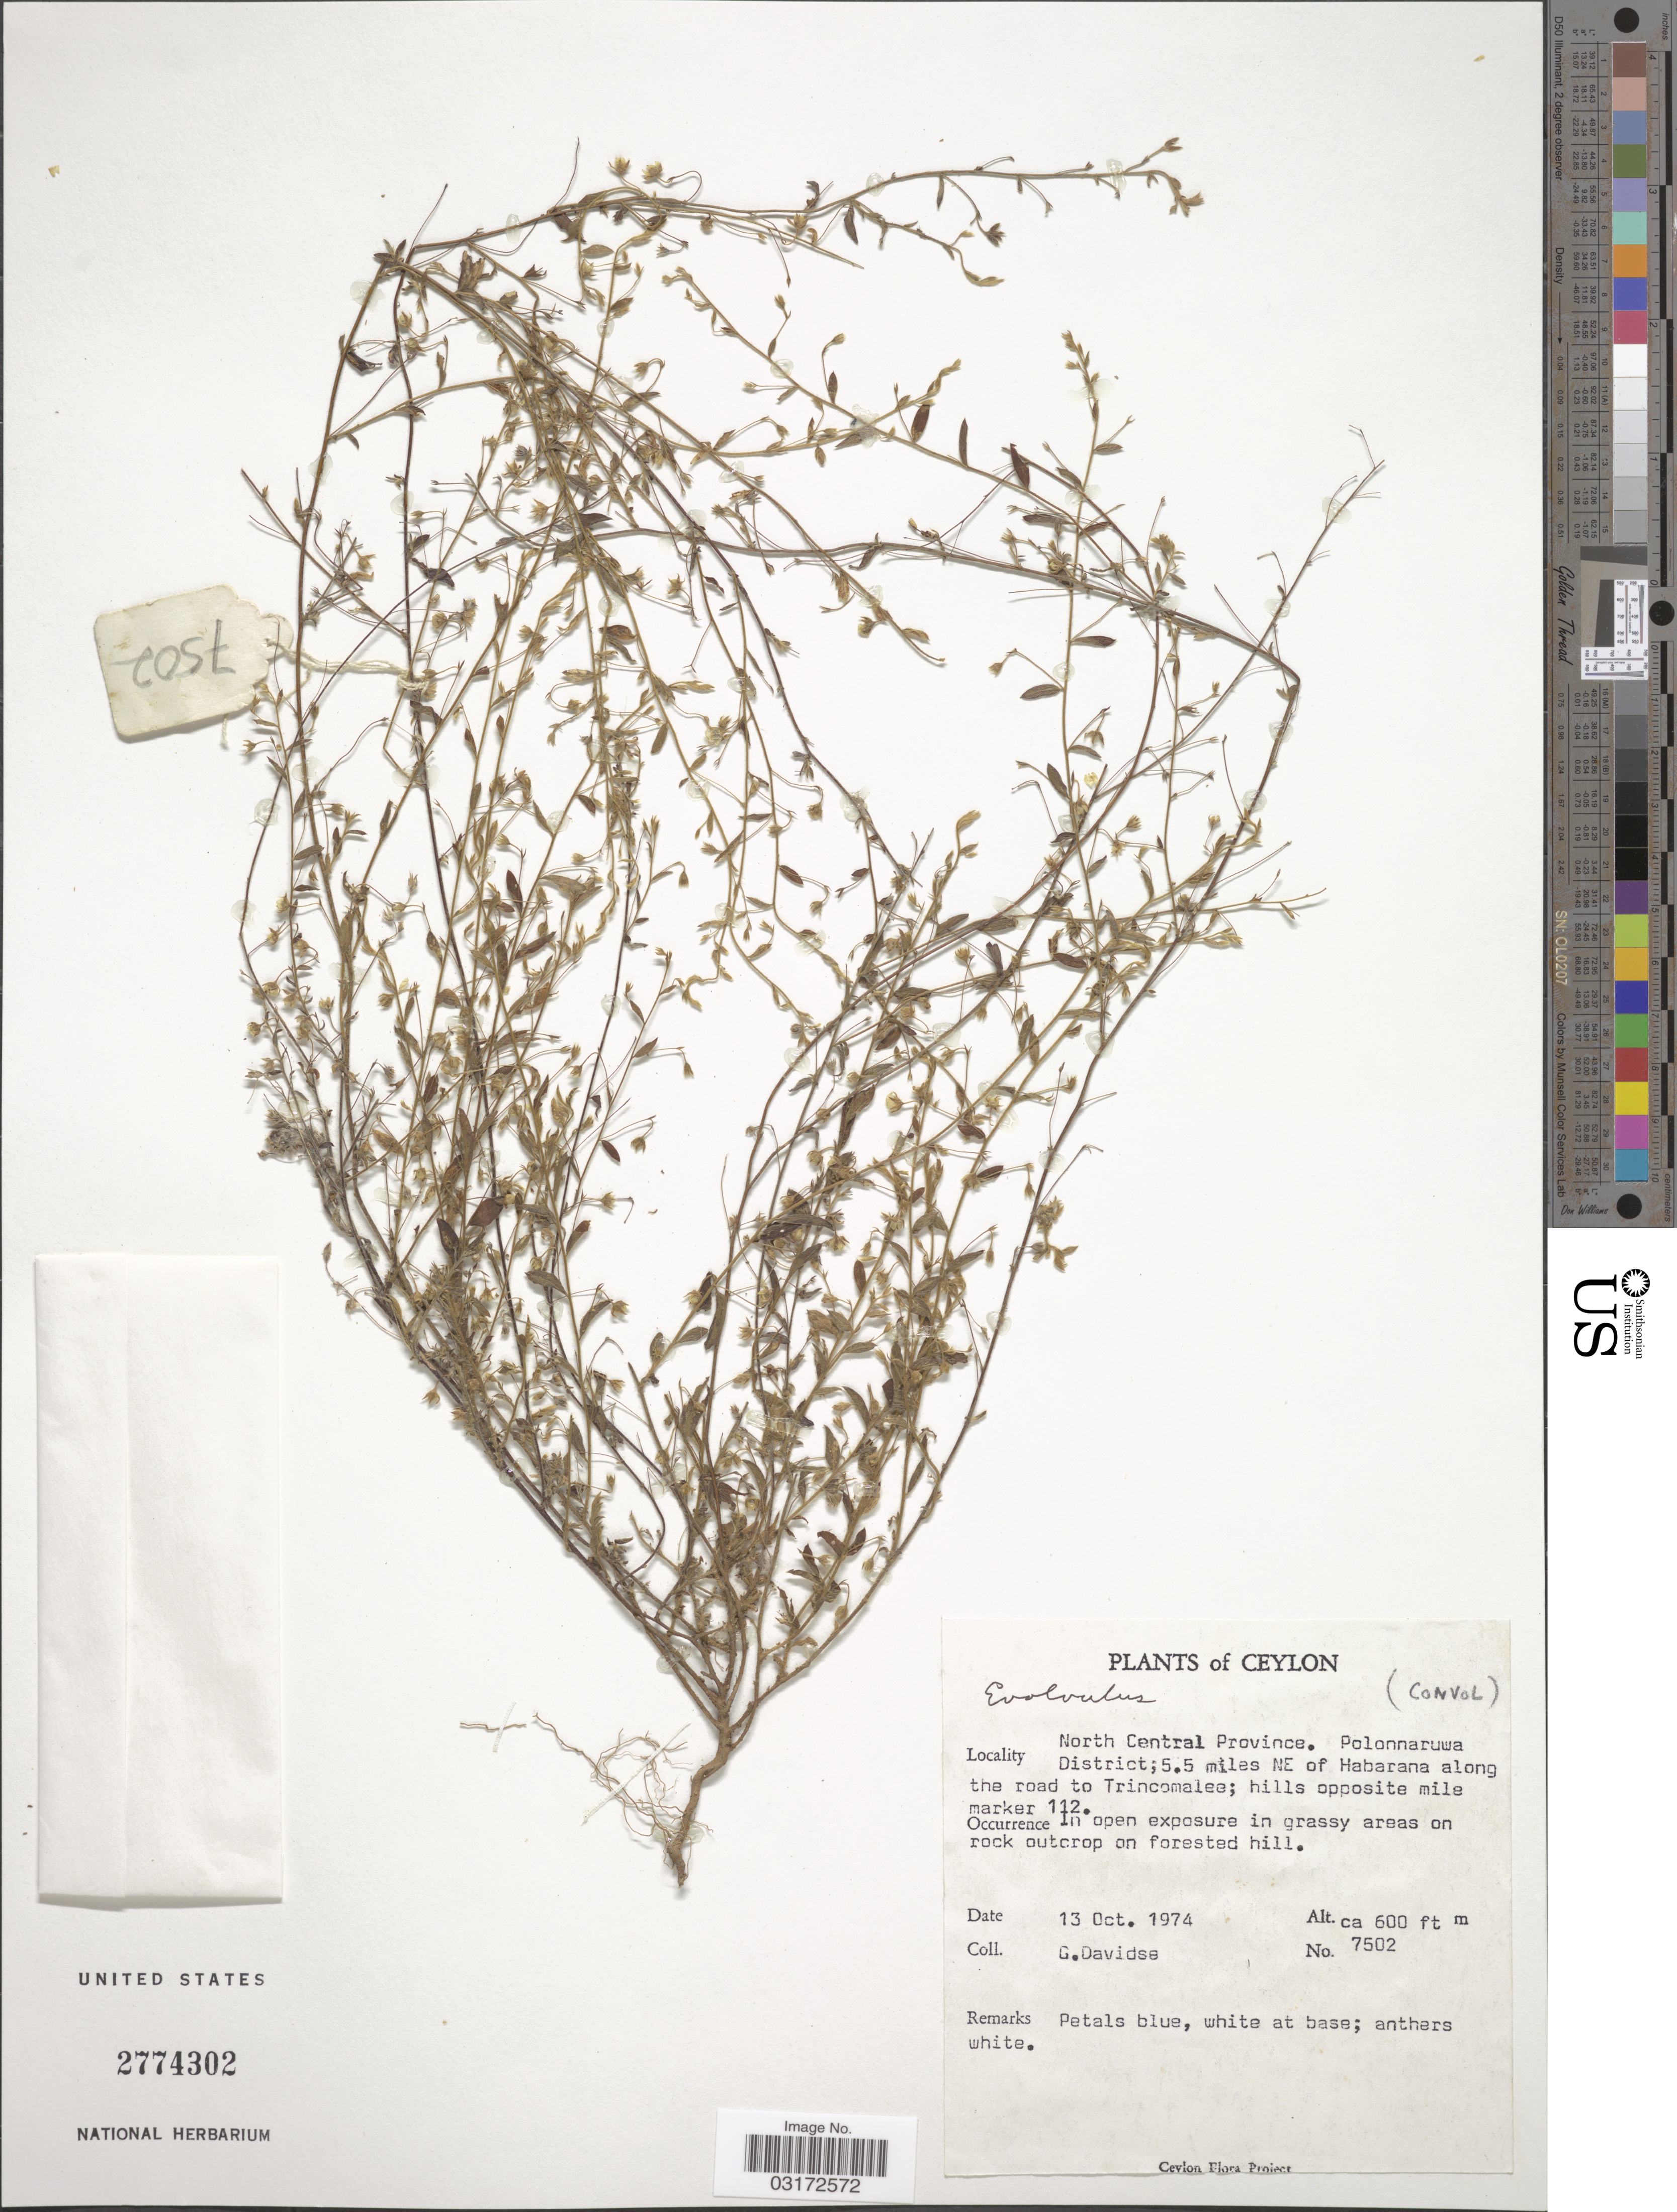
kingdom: Plantae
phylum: Tracheophyta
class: Magnoliopsida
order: Solanales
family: Convolvulaceae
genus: Evolvulus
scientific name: Evolvulus sp.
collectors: G. Davidse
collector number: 7502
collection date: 1974-10-13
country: Sri Lanka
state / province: North Central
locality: Ceylon. North Central Province. Polonnaruwa District; 5.5 miles NE of Habarana along the road to Trincomalee; hills opposite mile marker 112.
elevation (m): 183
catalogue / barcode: US 2774302